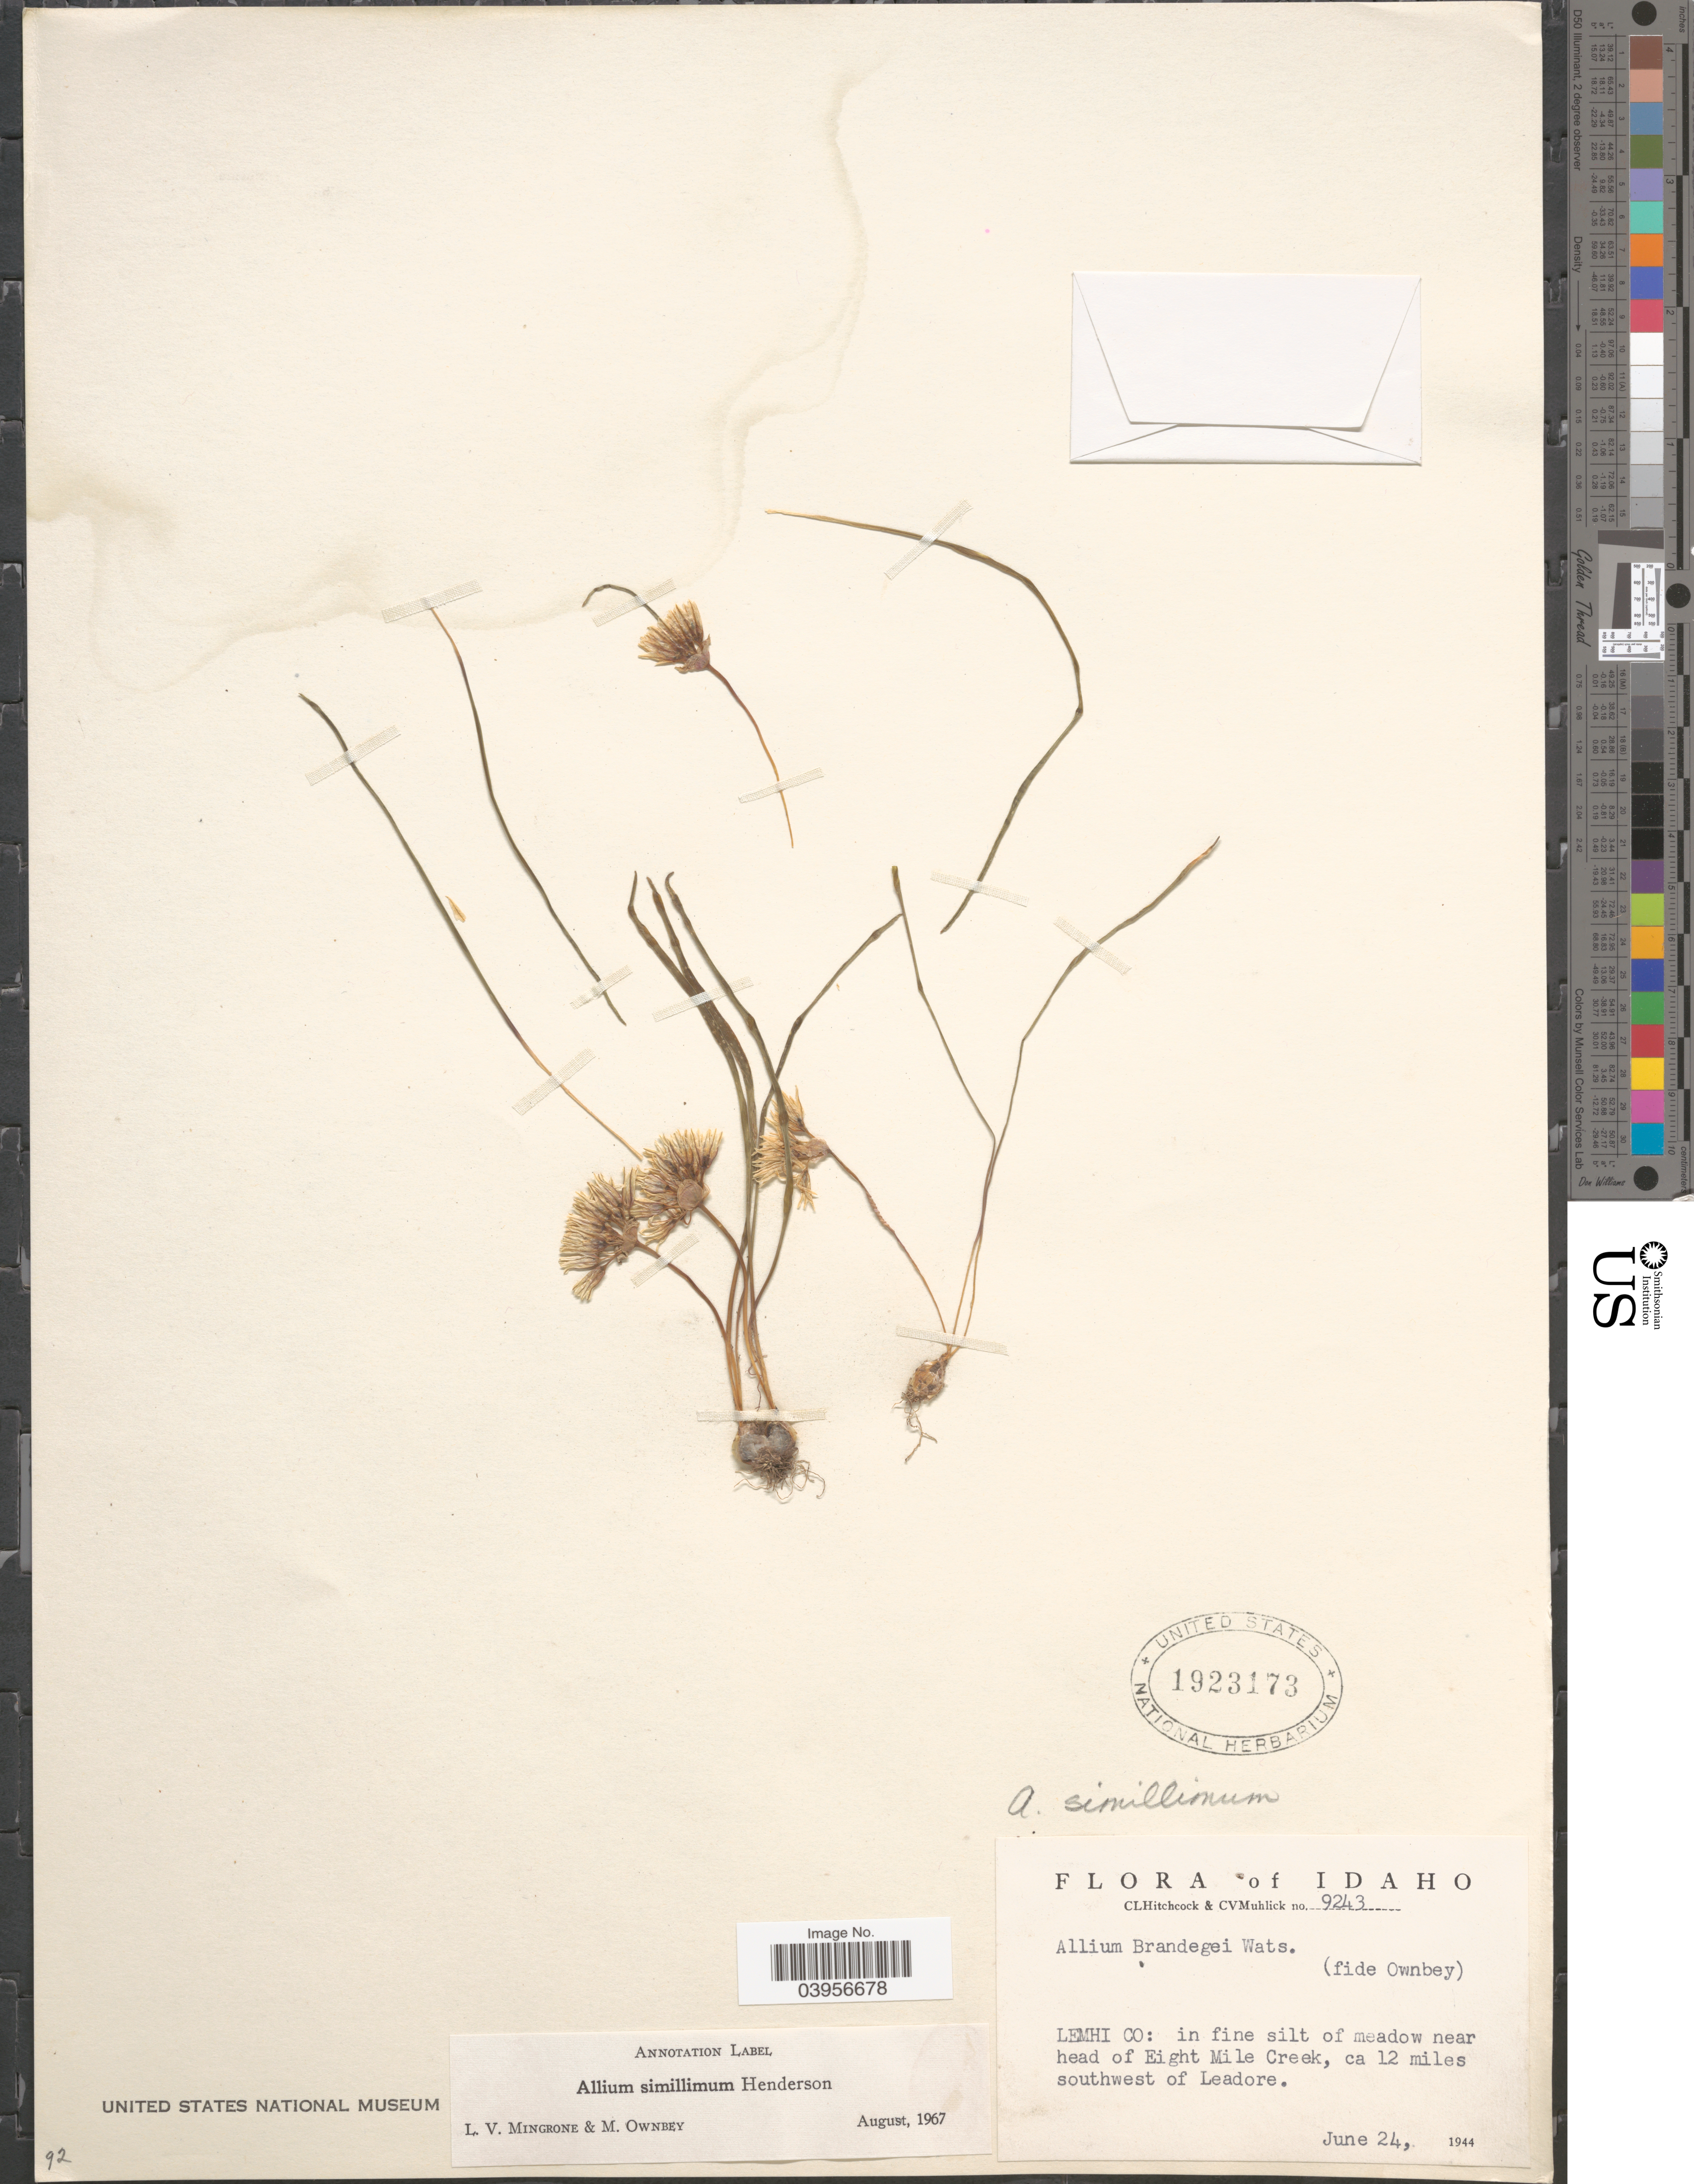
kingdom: Plantae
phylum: Tracheophyta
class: Liliopsida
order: Asparagales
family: Amaryllidaceae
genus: Allium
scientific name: Allium simillimum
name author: L.F. Hend.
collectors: C. L. Hitchcock & C. V. Muhlick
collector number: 9243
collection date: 1944-06-24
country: United States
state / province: Idaho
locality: Lemhi Co: in fine silt of meadow near head of Eight Mile Creek, ca 12 miles southwest of Leadore.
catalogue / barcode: US 1923173